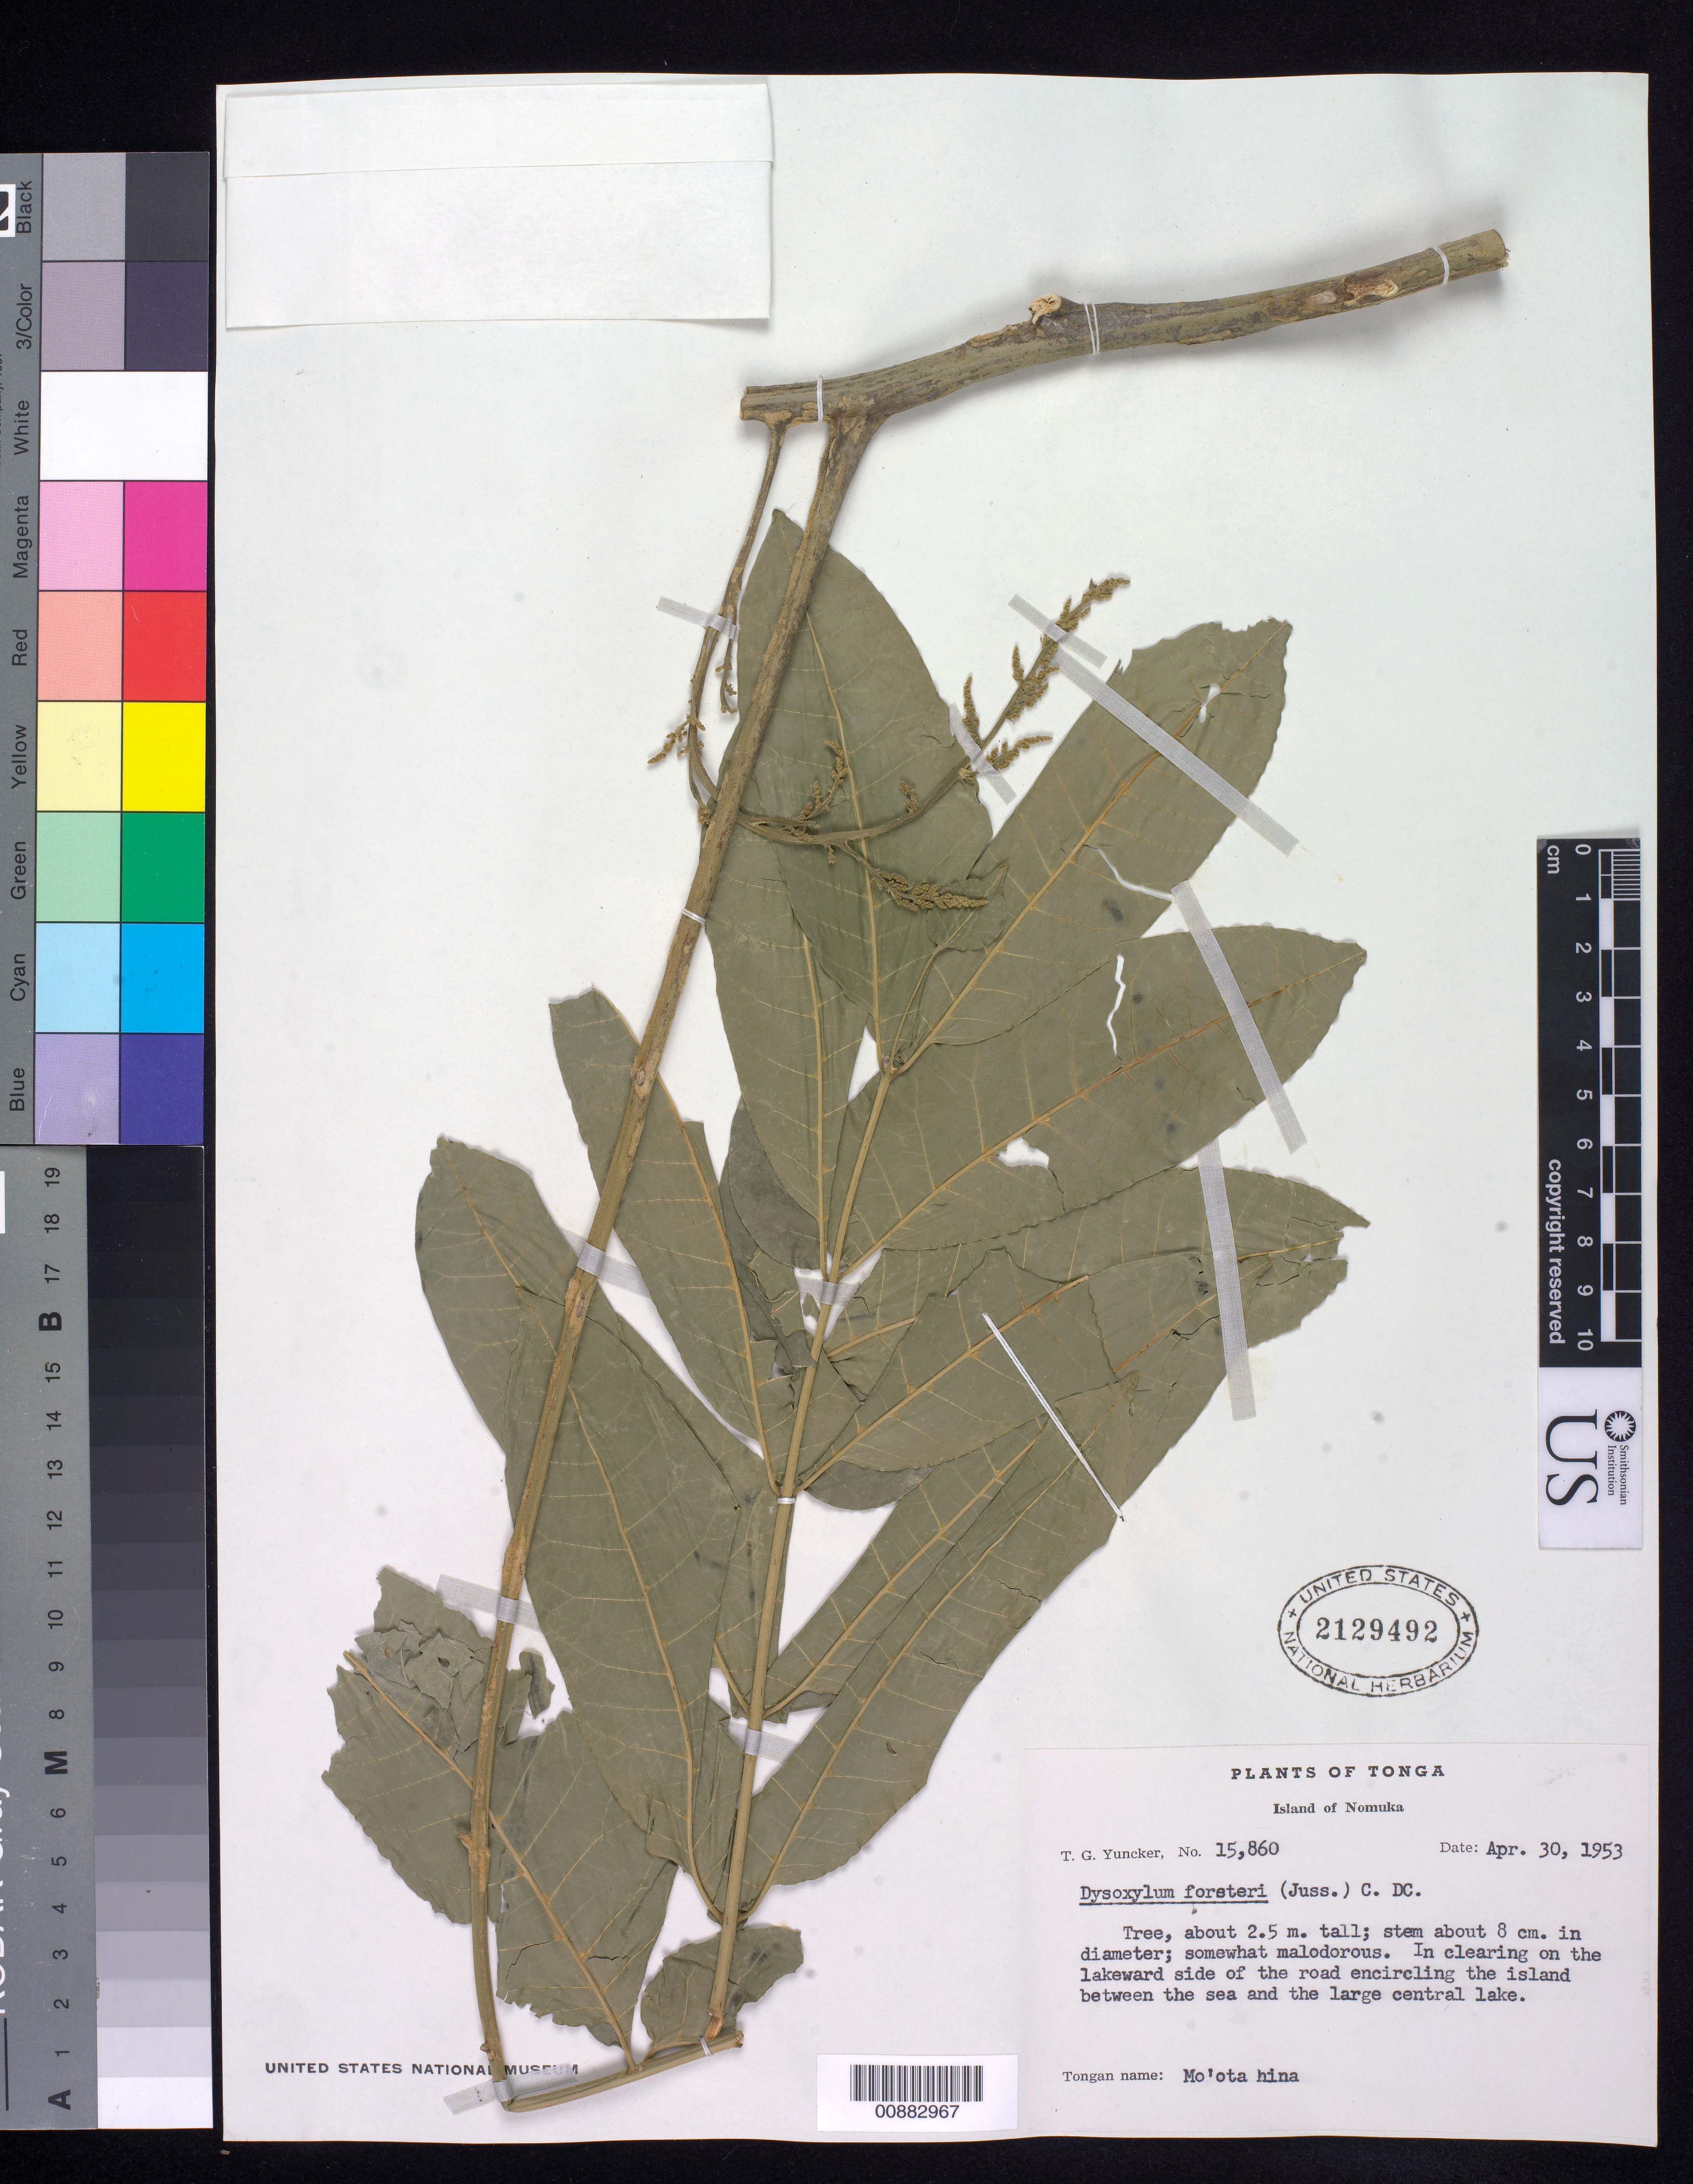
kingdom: Plantae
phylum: Tracheophyta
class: Magnoliopsida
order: Sapindales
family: Meliaceae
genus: Didymocheton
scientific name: Didymocheton alliaceus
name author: (G. Forst.) Mabb.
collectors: T. G. Yuncker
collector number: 15860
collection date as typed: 30 Apr 1953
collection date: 1953-04-30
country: Tonga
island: Nomuka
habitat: In clearing on the lakeward side of the road encircling the island between the sea and the large central lake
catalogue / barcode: US 2129492